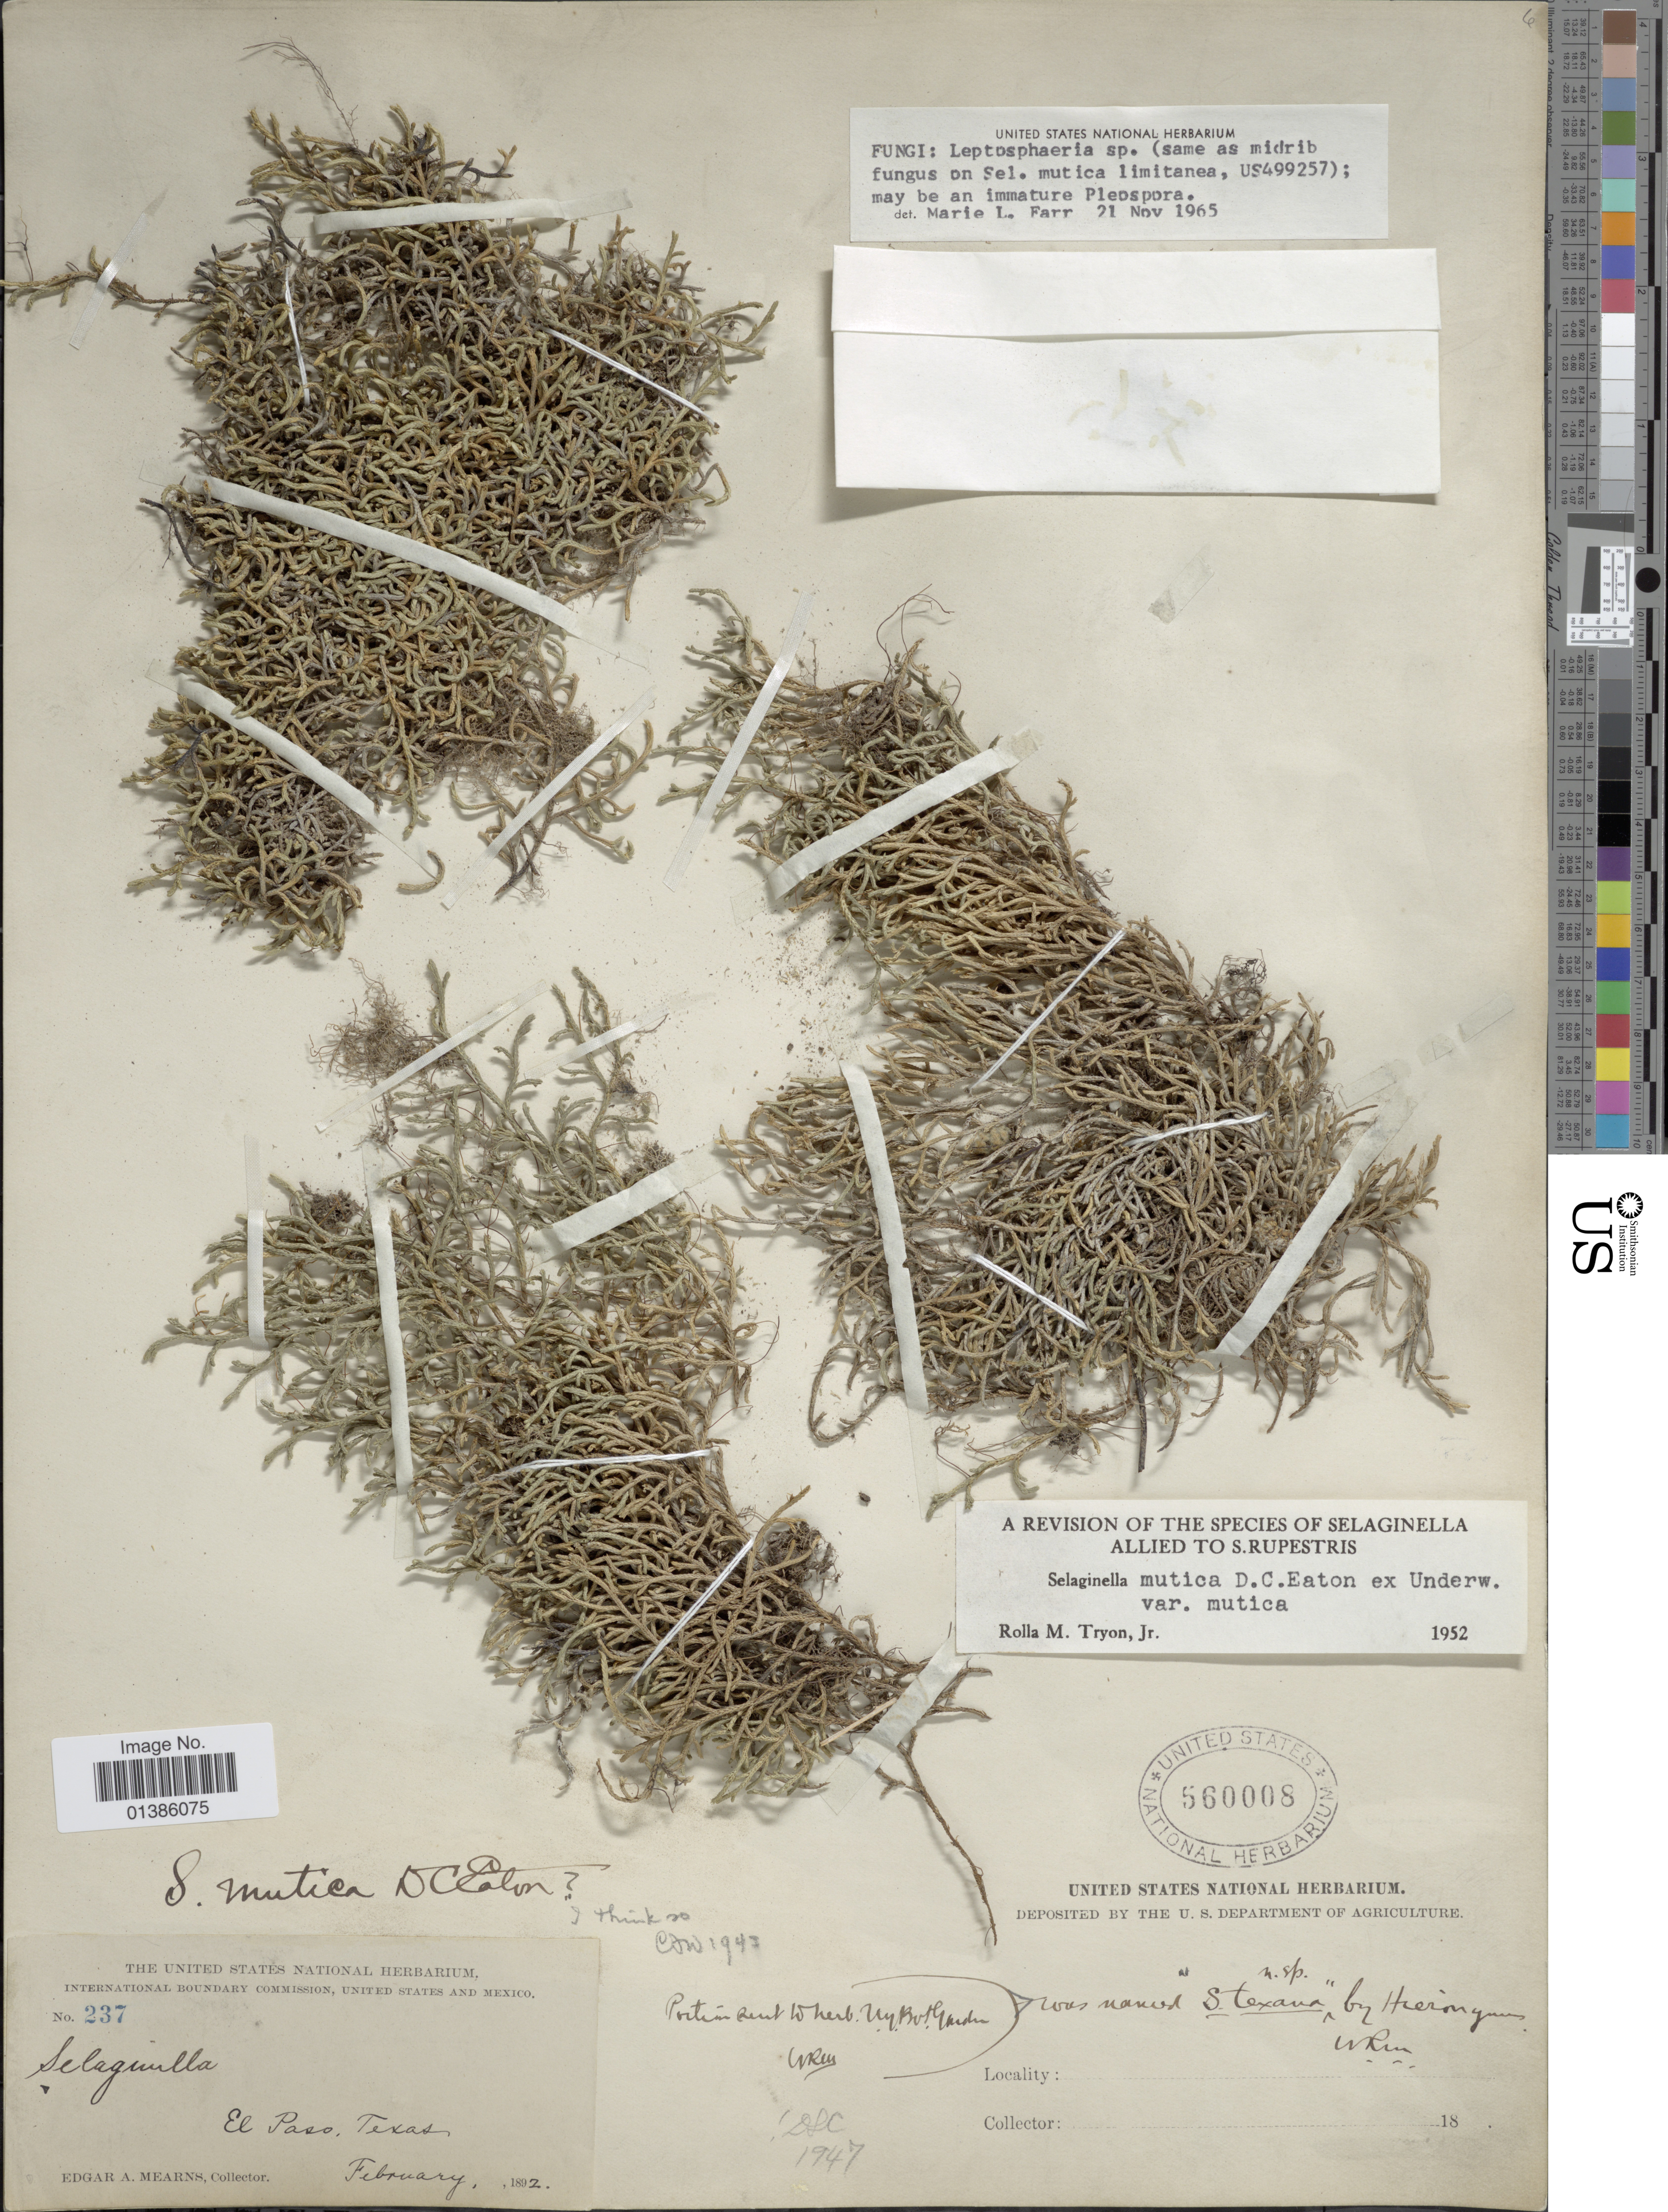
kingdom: Plantae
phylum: Tracheophyta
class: Lycopodiopsida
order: Selaginellales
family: Selaginellaceae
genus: Selaginella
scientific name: Selaginella mutica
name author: D.C. Eaton in Underw.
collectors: E. A. Mearns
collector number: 237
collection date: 1892-02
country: United States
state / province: Texas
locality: El Paso.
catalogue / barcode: US 560008